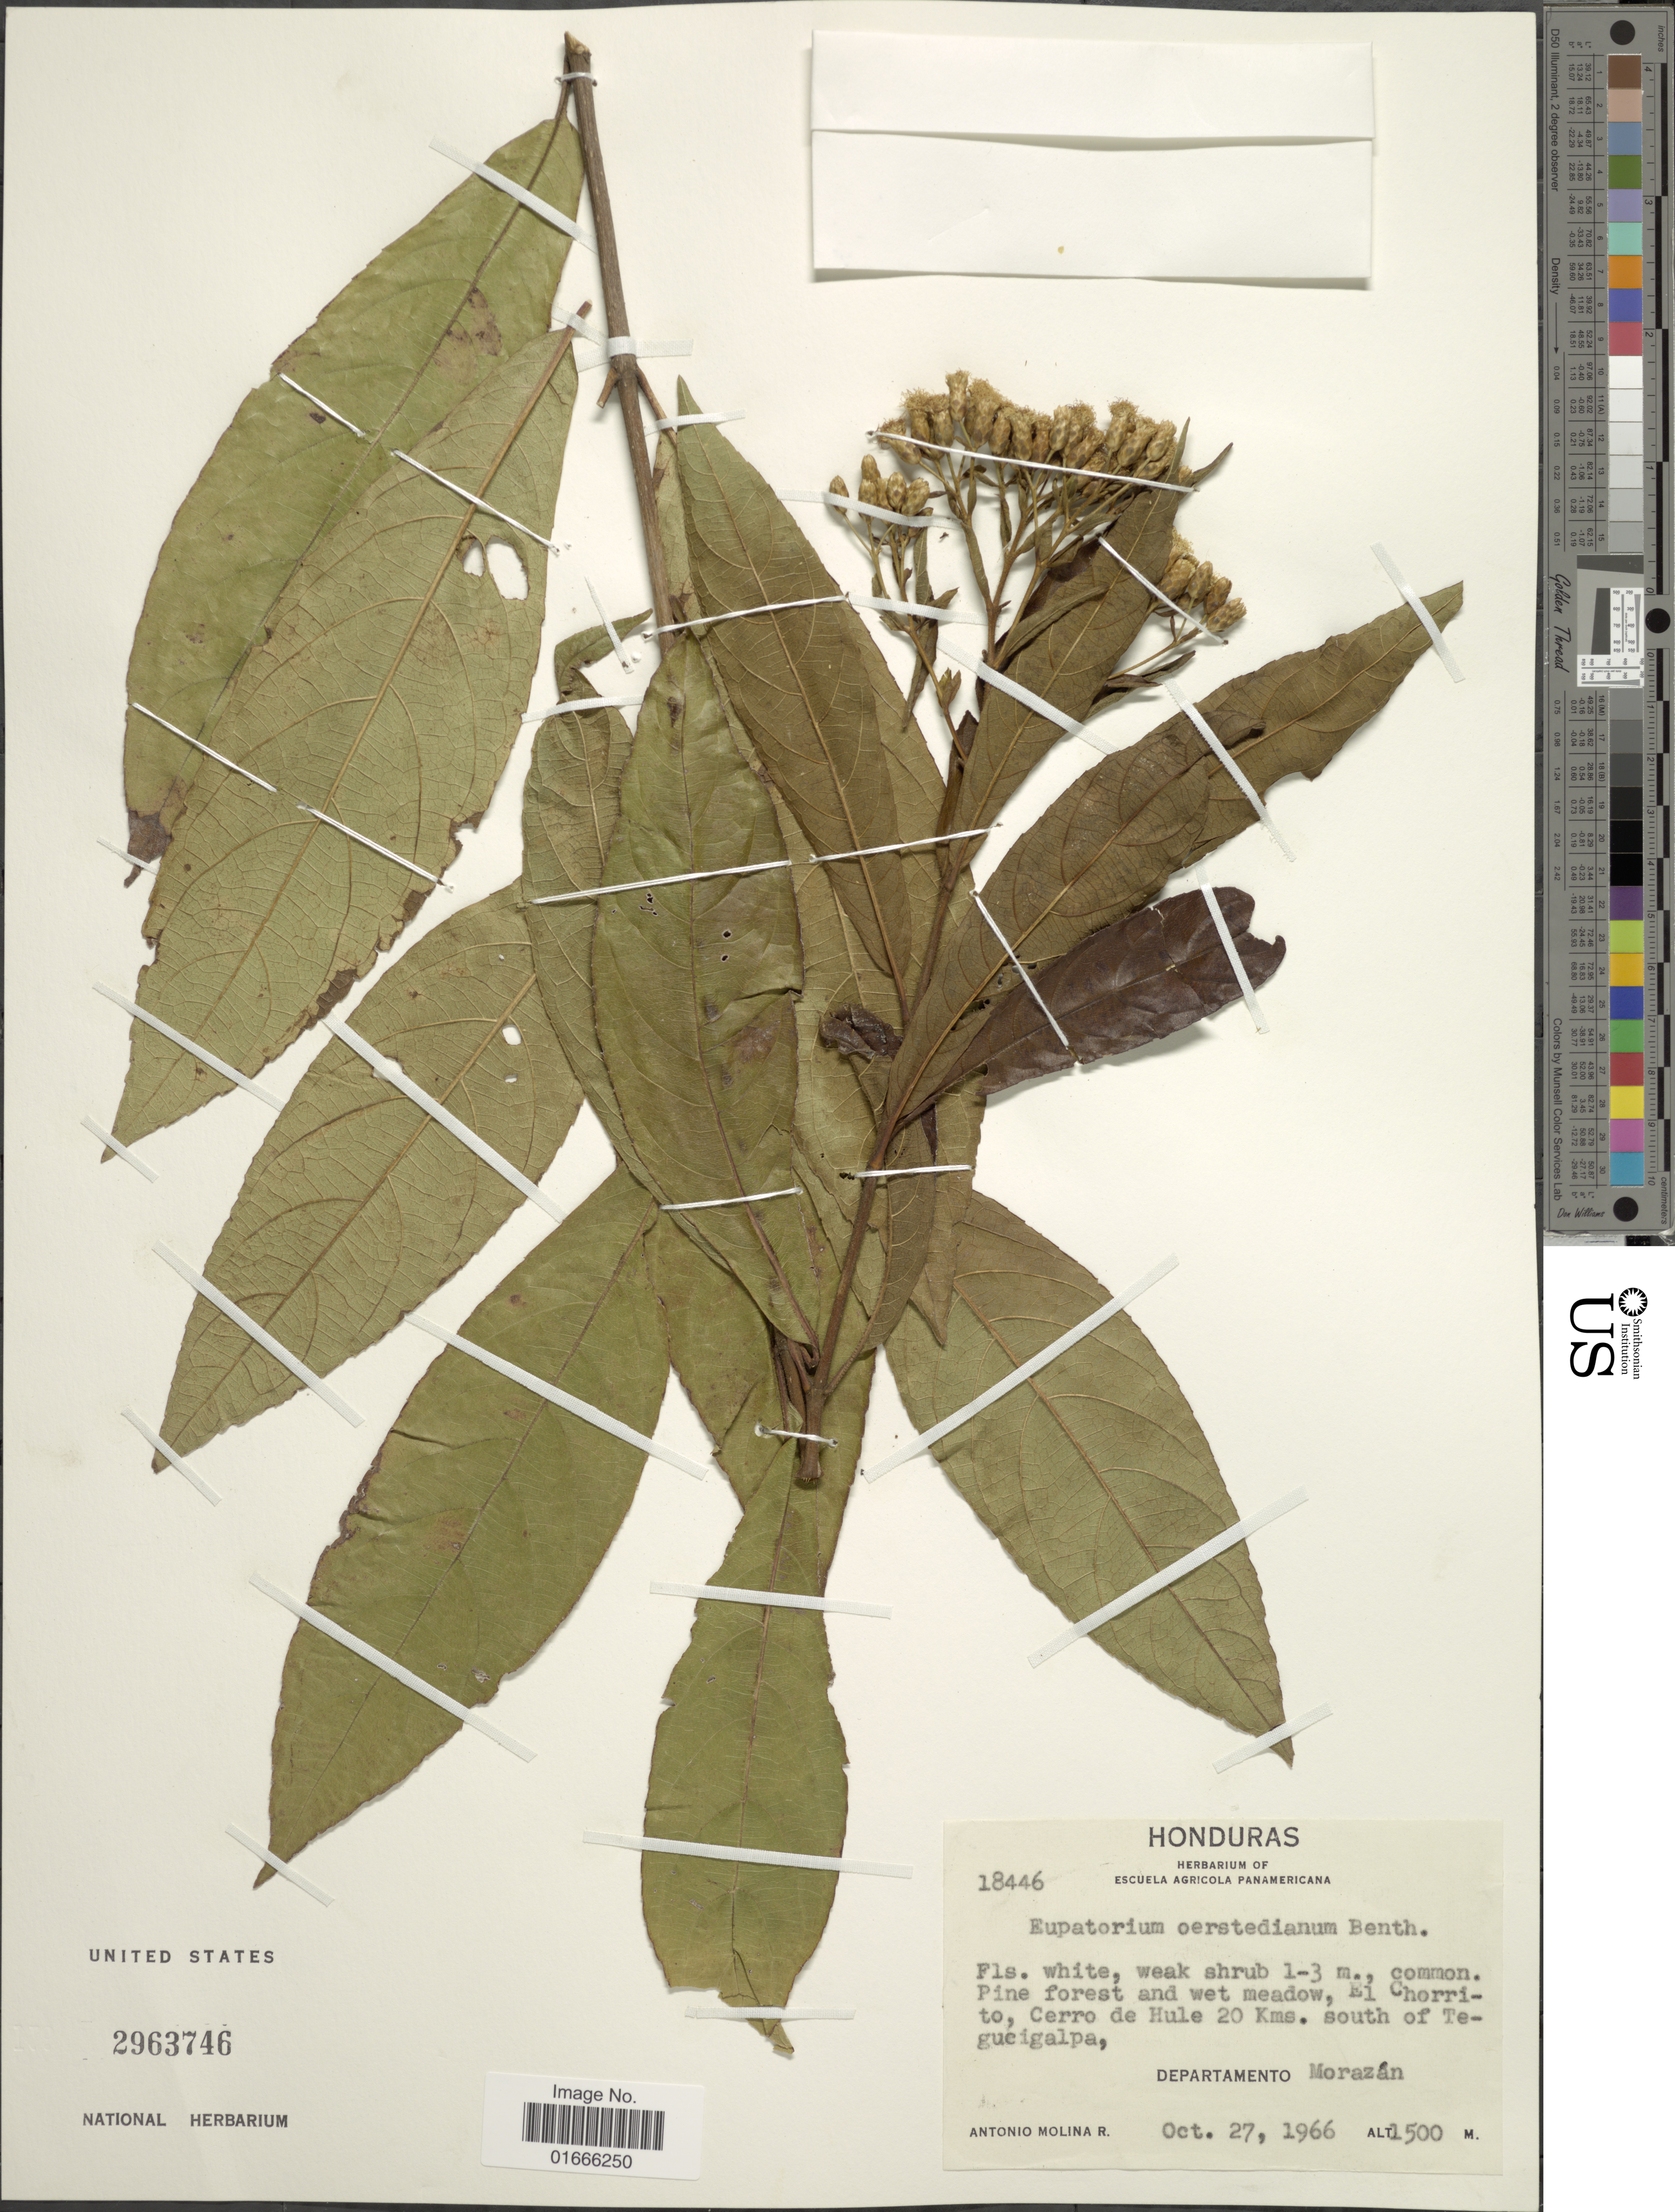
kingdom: Plantae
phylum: Tracheophyta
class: Magnoliopsida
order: Asterales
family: Asteraceae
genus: Chromolaena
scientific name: Chromolaena oerstediana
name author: (B.L. Rob. ex Oerst.) R.M. King & H. Rob.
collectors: A. Molina R.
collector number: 18446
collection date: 1966-10-27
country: Honduras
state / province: Fco. Morazán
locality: El Chorritom, Cerro de Hule 20 kms. south of Tegucigalpa, Departemento, Morazan.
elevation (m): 1500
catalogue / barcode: US 2963746